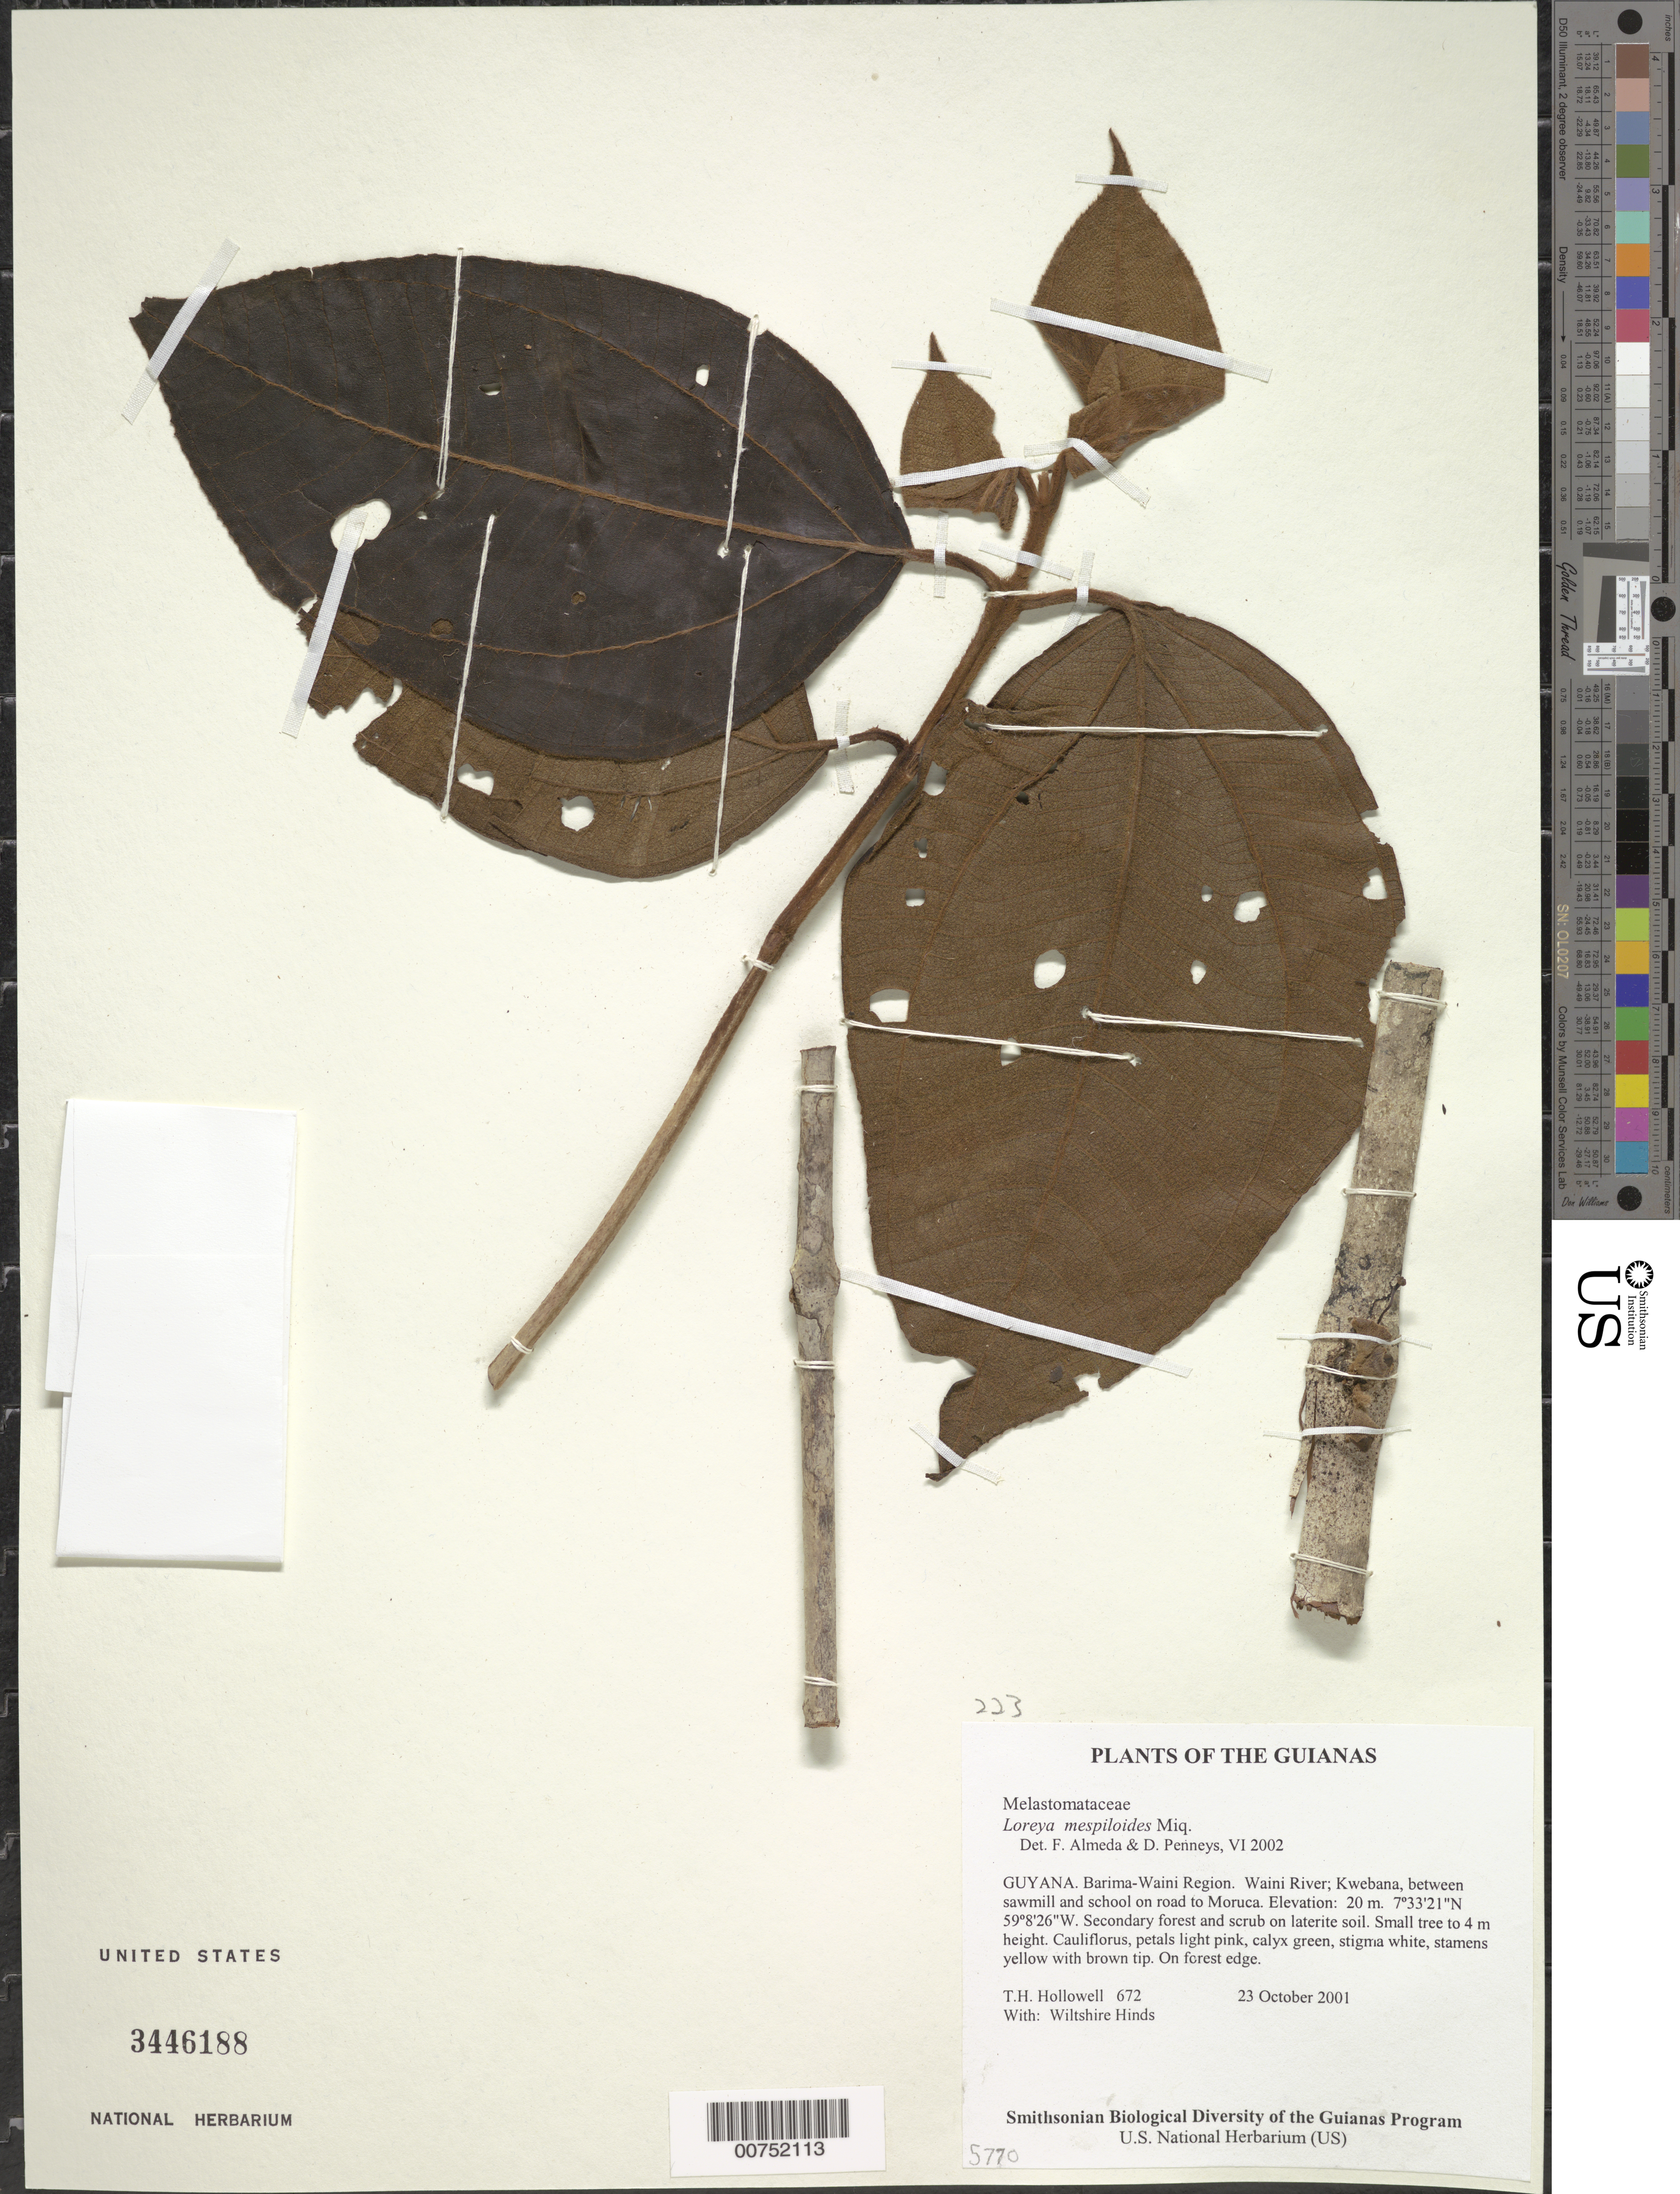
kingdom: Plantae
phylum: Tracheophyta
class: Magnoliopsida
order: Myrtales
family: Melastomataceae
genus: Bellucia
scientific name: Bellucia mespiloides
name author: (Miq.) J.F. Macbr.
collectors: T. Hollowell & W. Hinds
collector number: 672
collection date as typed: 23 October 2001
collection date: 2001-10-23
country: Guyana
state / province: Barima-Waini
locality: Waini River; Kwebana, between sawmill and school on road to Moruca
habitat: Secondary forest and scrub on laterite soil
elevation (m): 20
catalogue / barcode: US 3446188